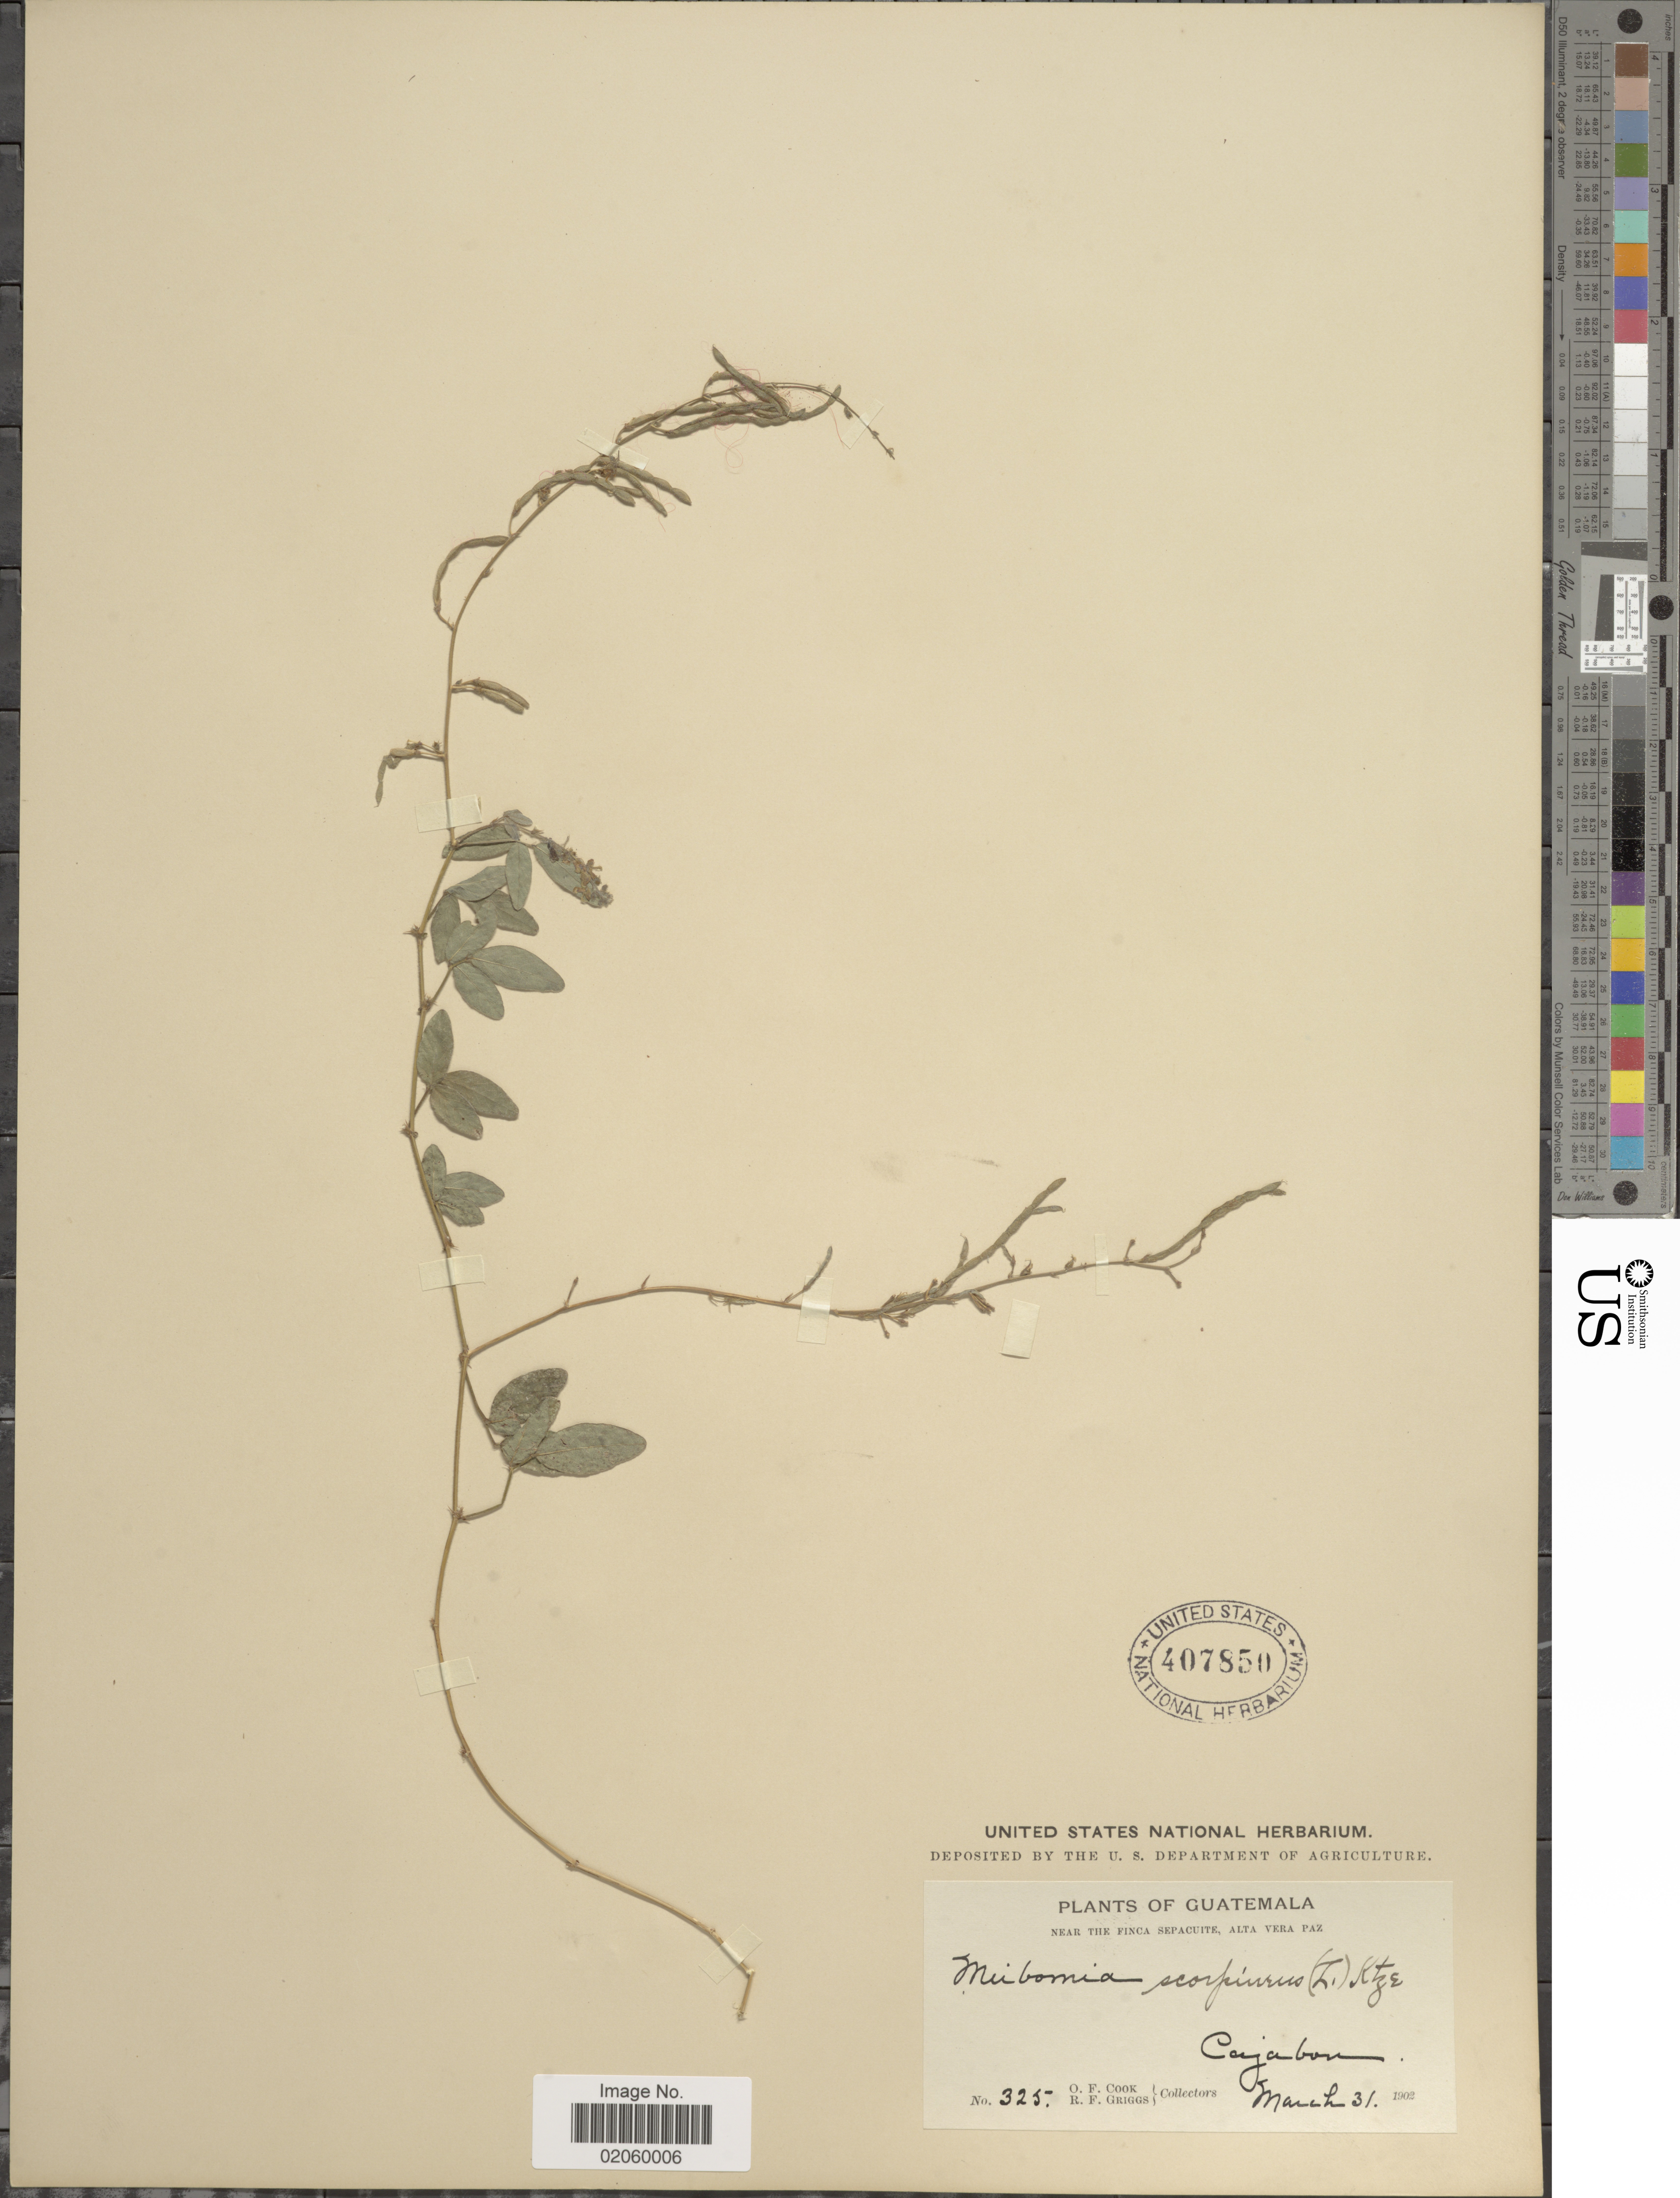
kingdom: Plantae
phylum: Tracheophyta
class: Magnoliopsida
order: Fabales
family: Fabaceae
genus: Desmodium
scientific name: Desmodium scorpiurus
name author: (Sw.) Desv. ex DC.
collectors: O. F. Cook & R. F. Griggs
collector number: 325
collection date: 1902-03-31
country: Guatemala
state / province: Alta Verapaz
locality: Cajabon, near the Finca Sepacuite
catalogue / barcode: US 407850